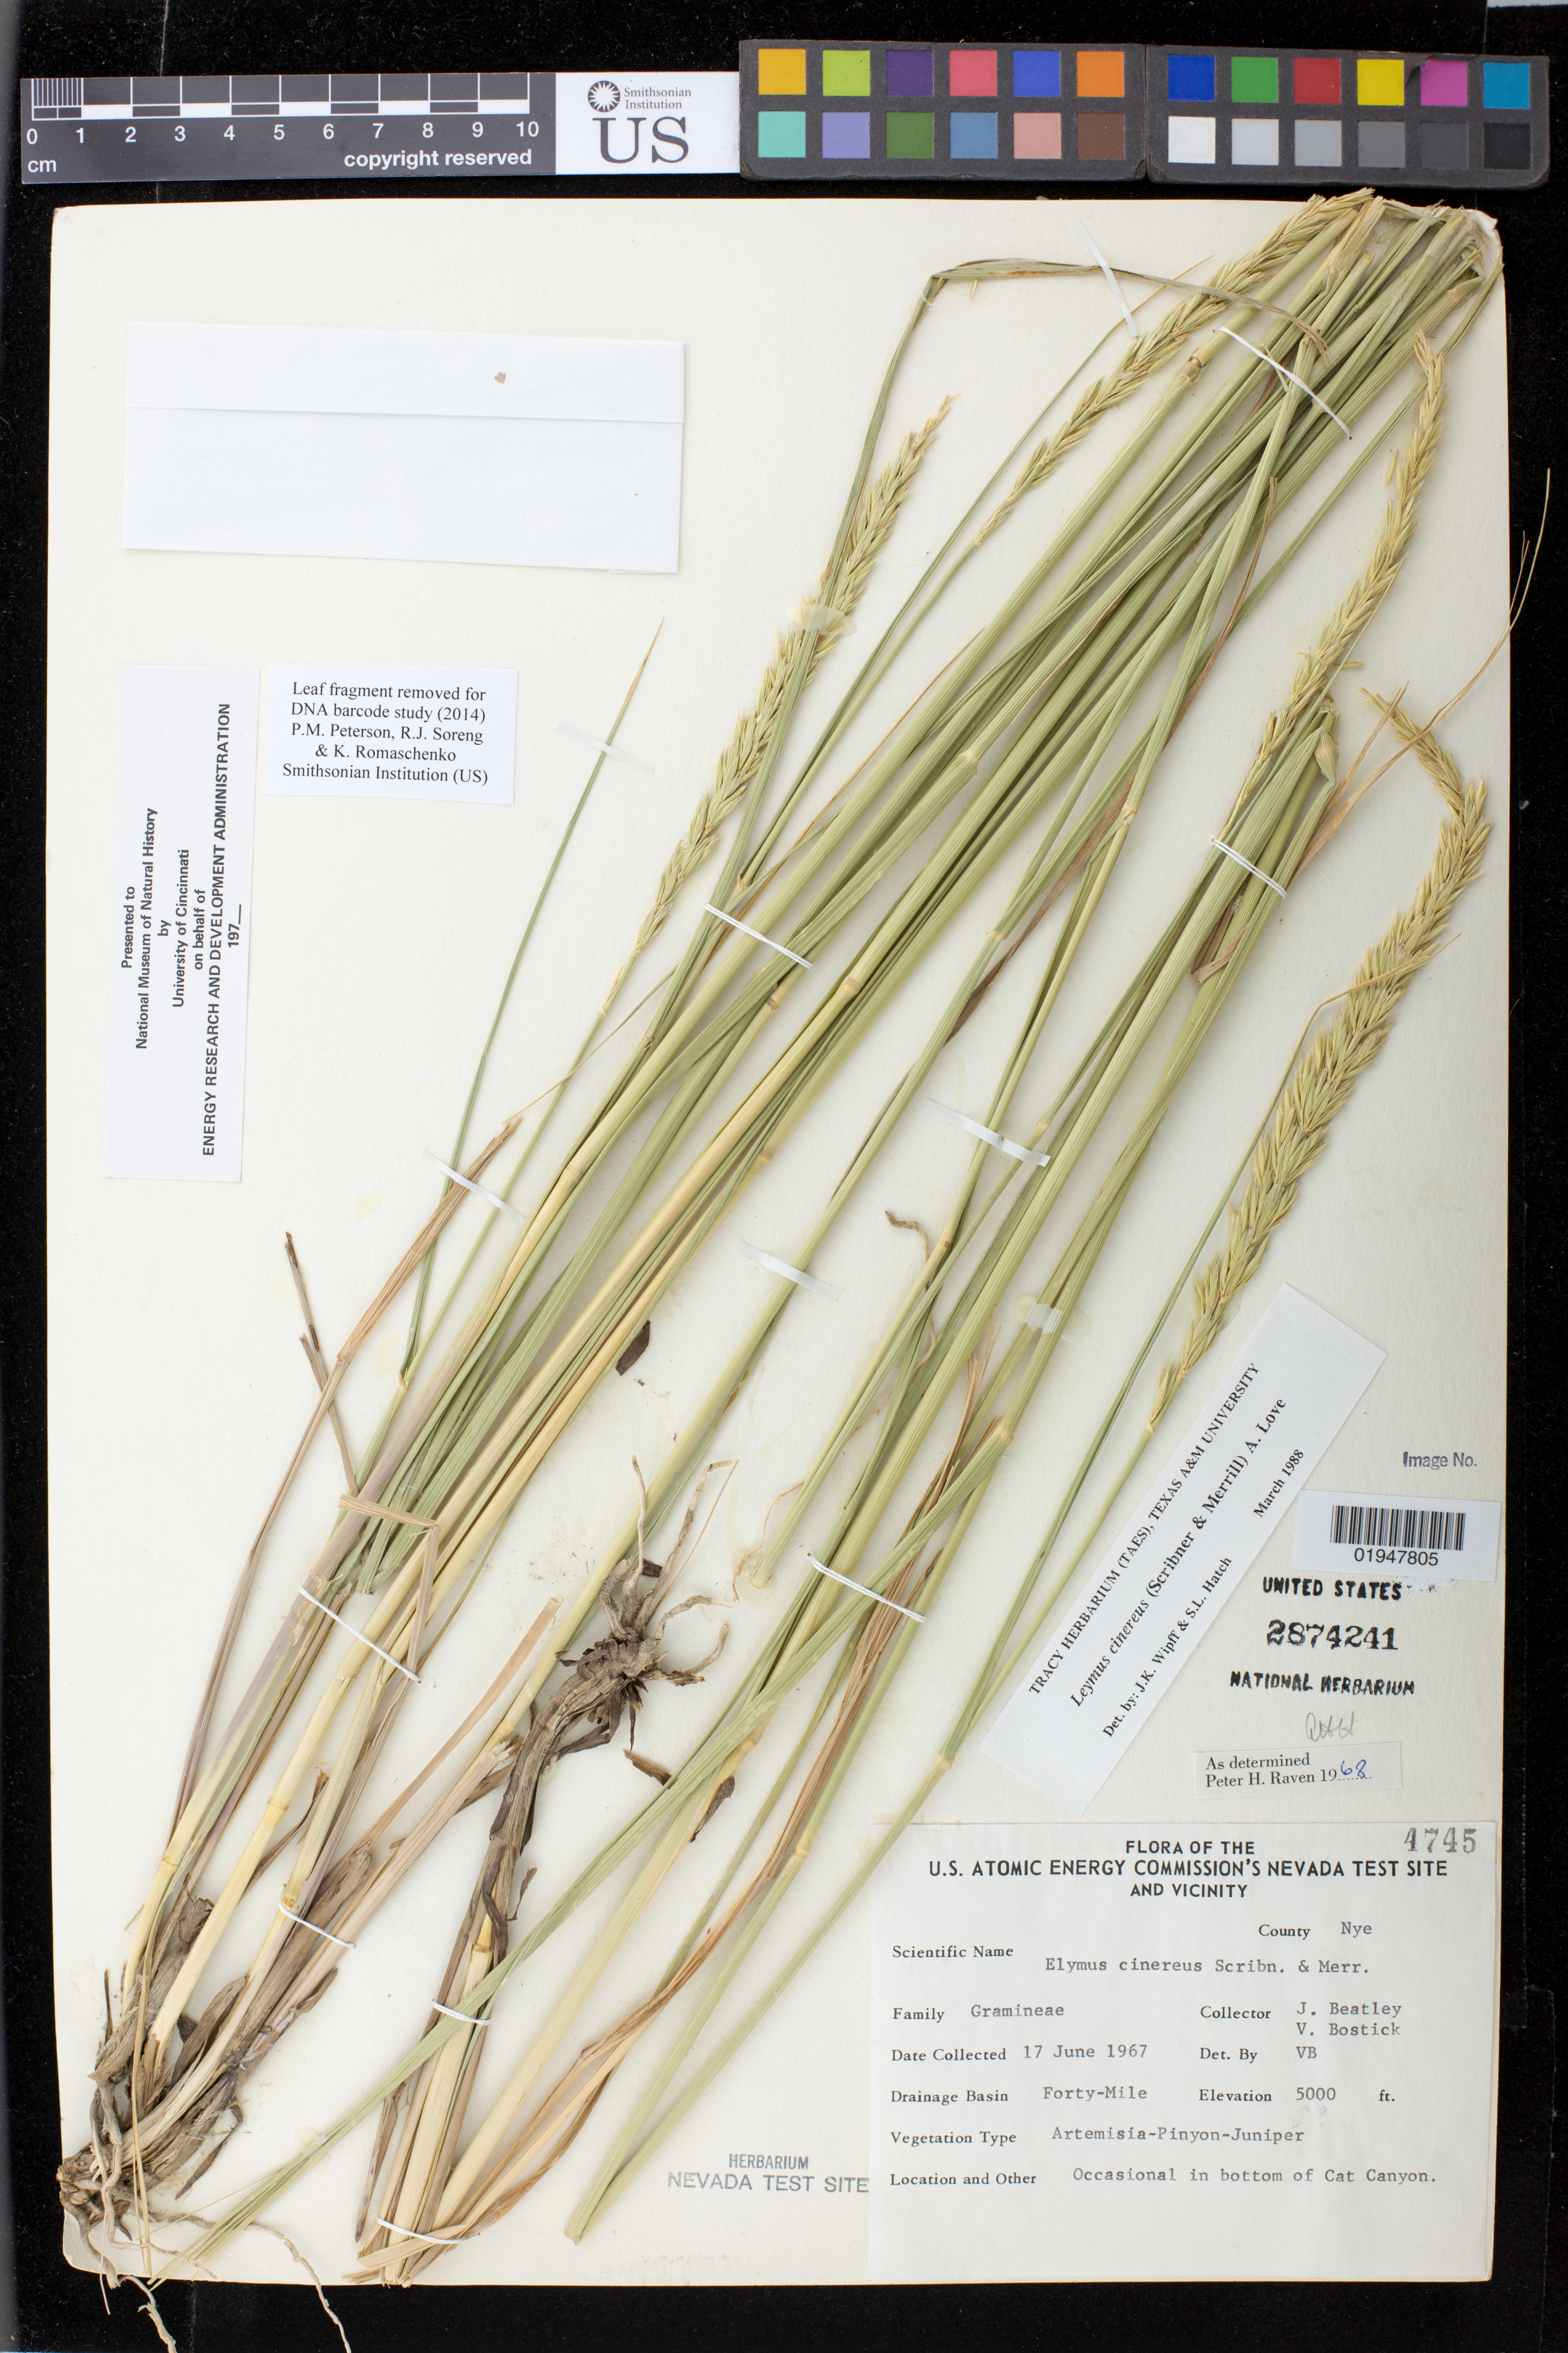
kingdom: Plantae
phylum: Tracheophyta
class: Liliopsida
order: Poales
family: Poaceae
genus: Leymus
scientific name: Leymus cinereus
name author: (Scribn. & Merr.) Á. Löve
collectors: J. C. Beatley & V. Bostick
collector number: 4745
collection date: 1967-06-17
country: United States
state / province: Nevada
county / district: Nye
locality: Occasional in bottom of Cat Canyon.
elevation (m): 1524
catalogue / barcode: US 2874241